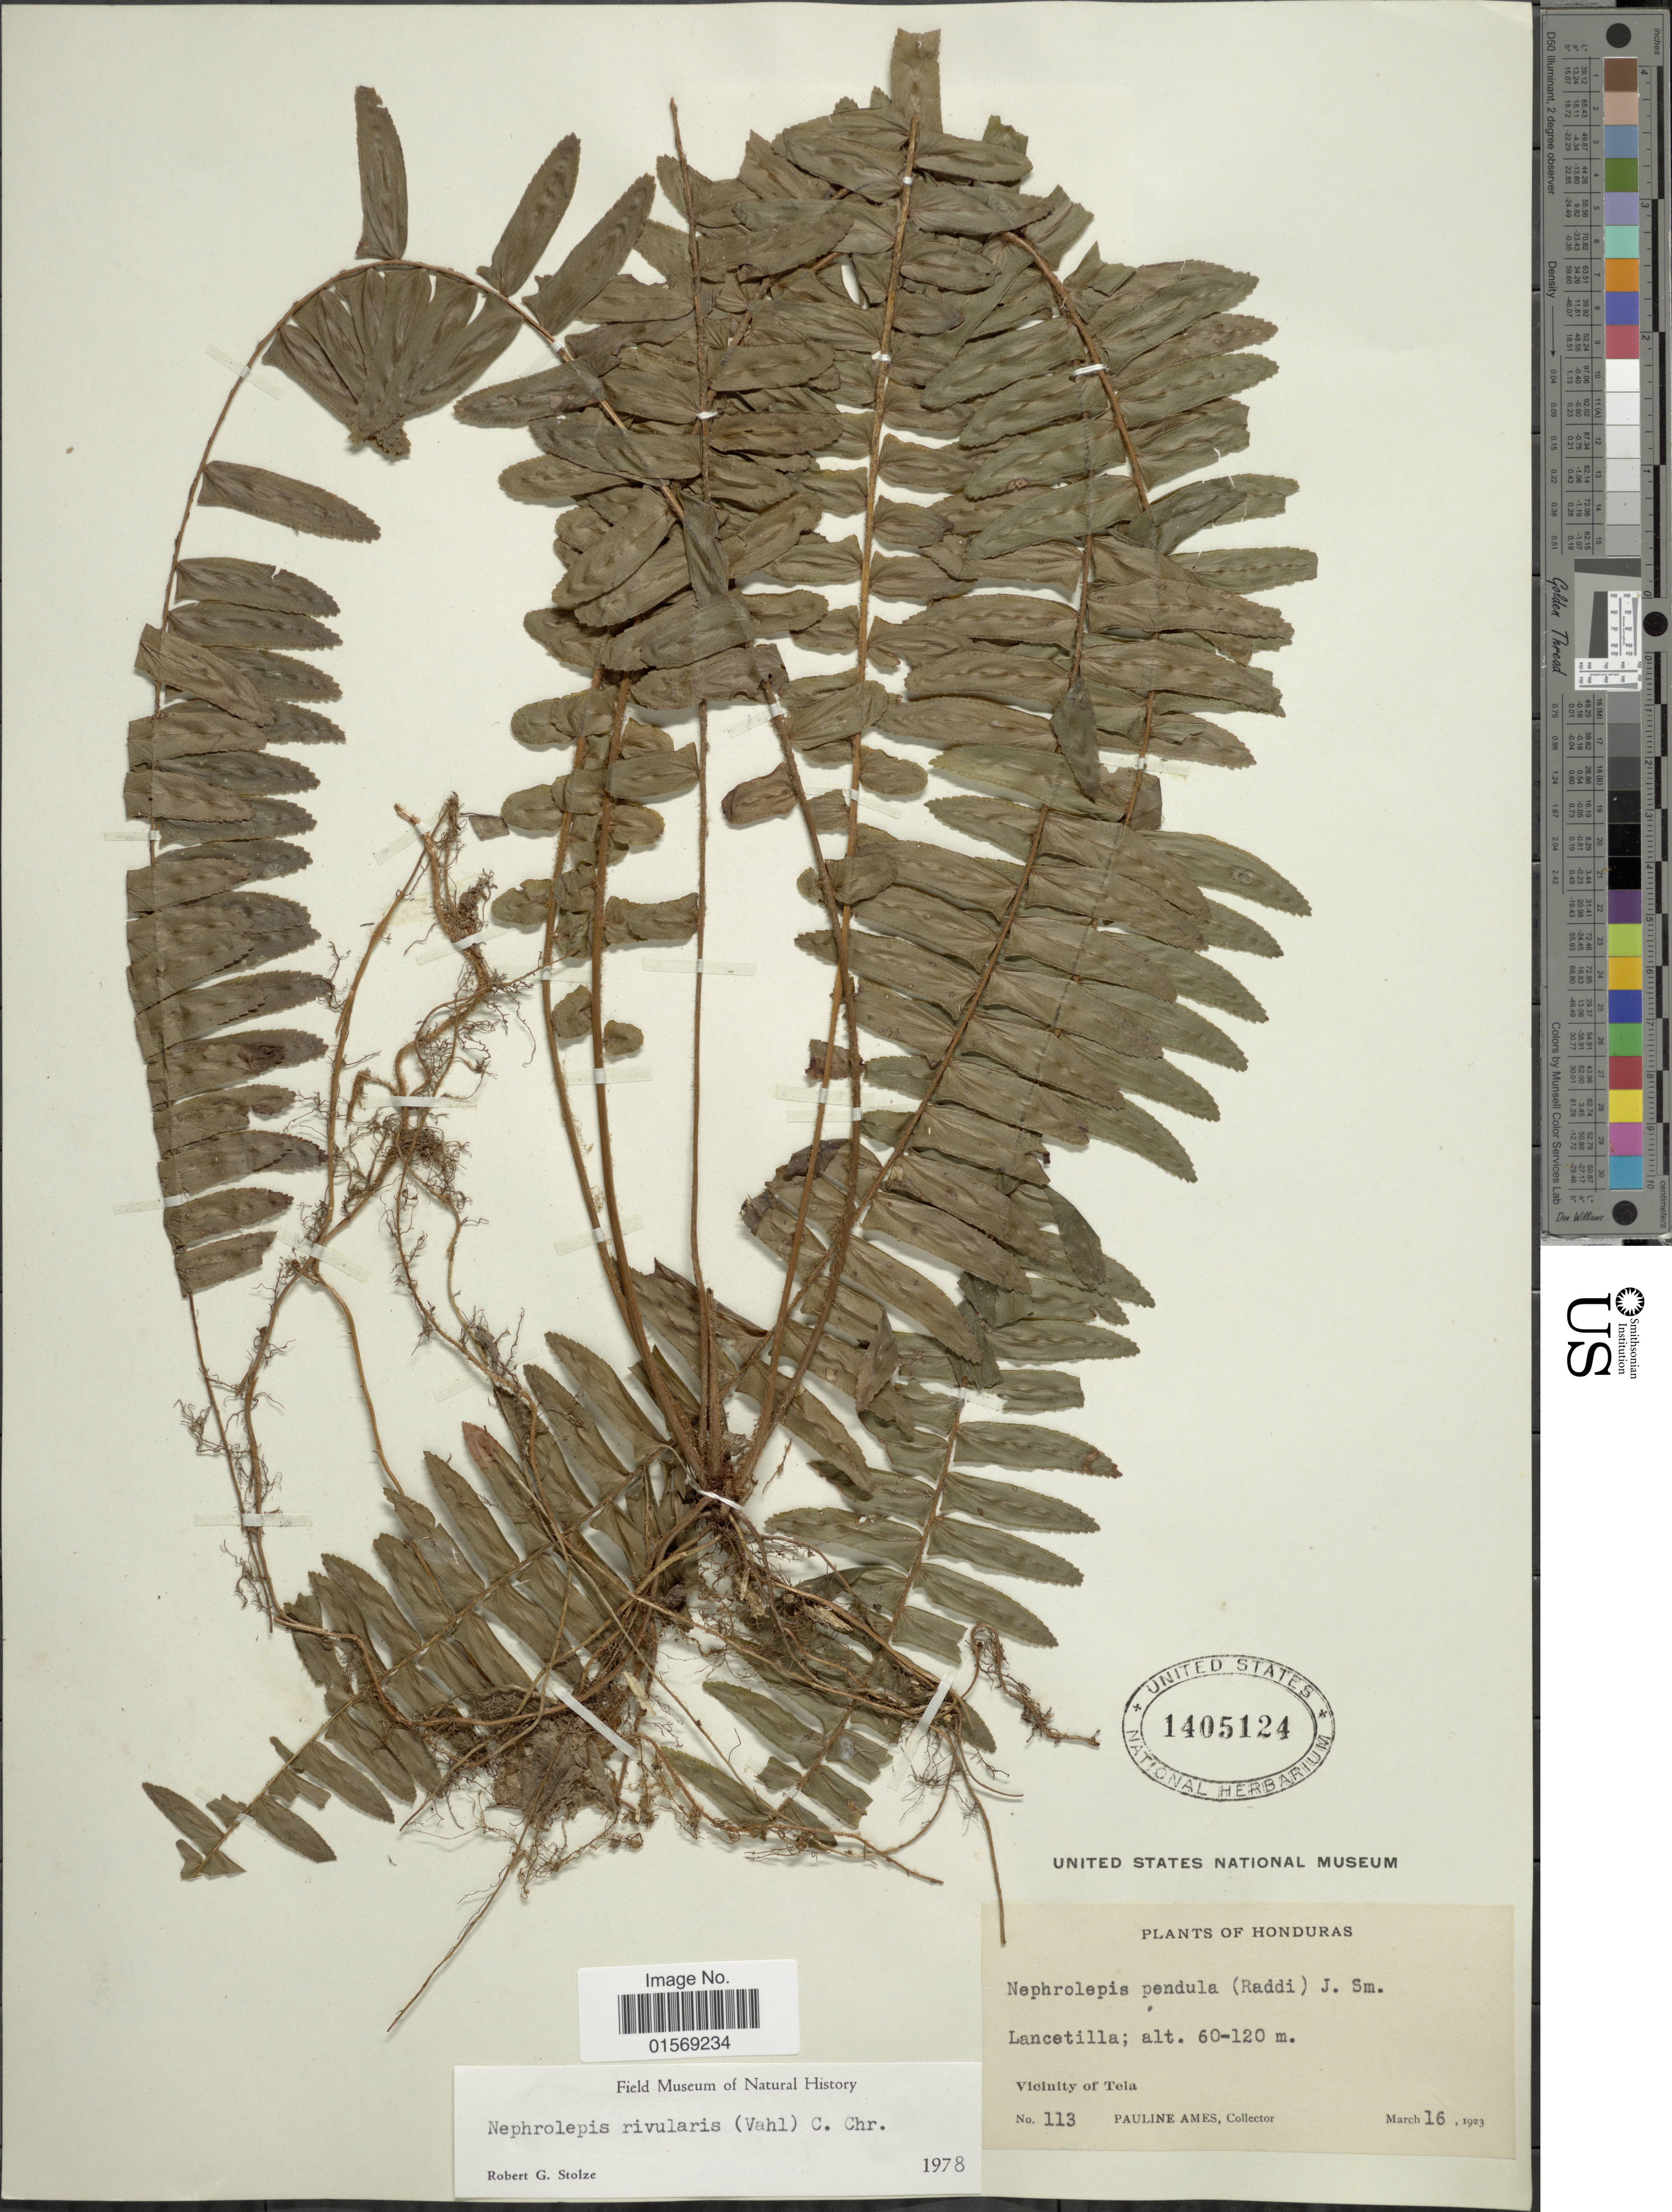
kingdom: Plantae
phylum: Tracheophyta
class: Polypodiopsida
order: Polypodiales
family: Nephrolepidaceae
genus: Nephrolepis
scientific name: Nephrolepis rivularis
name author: (Vahl) Mett. ex Krug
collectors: P. Ames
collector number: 113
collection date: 1923-03-16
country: Honduras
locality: Lancetilla. Vicinity of Tela.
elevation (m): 60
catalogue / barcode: US 1405124